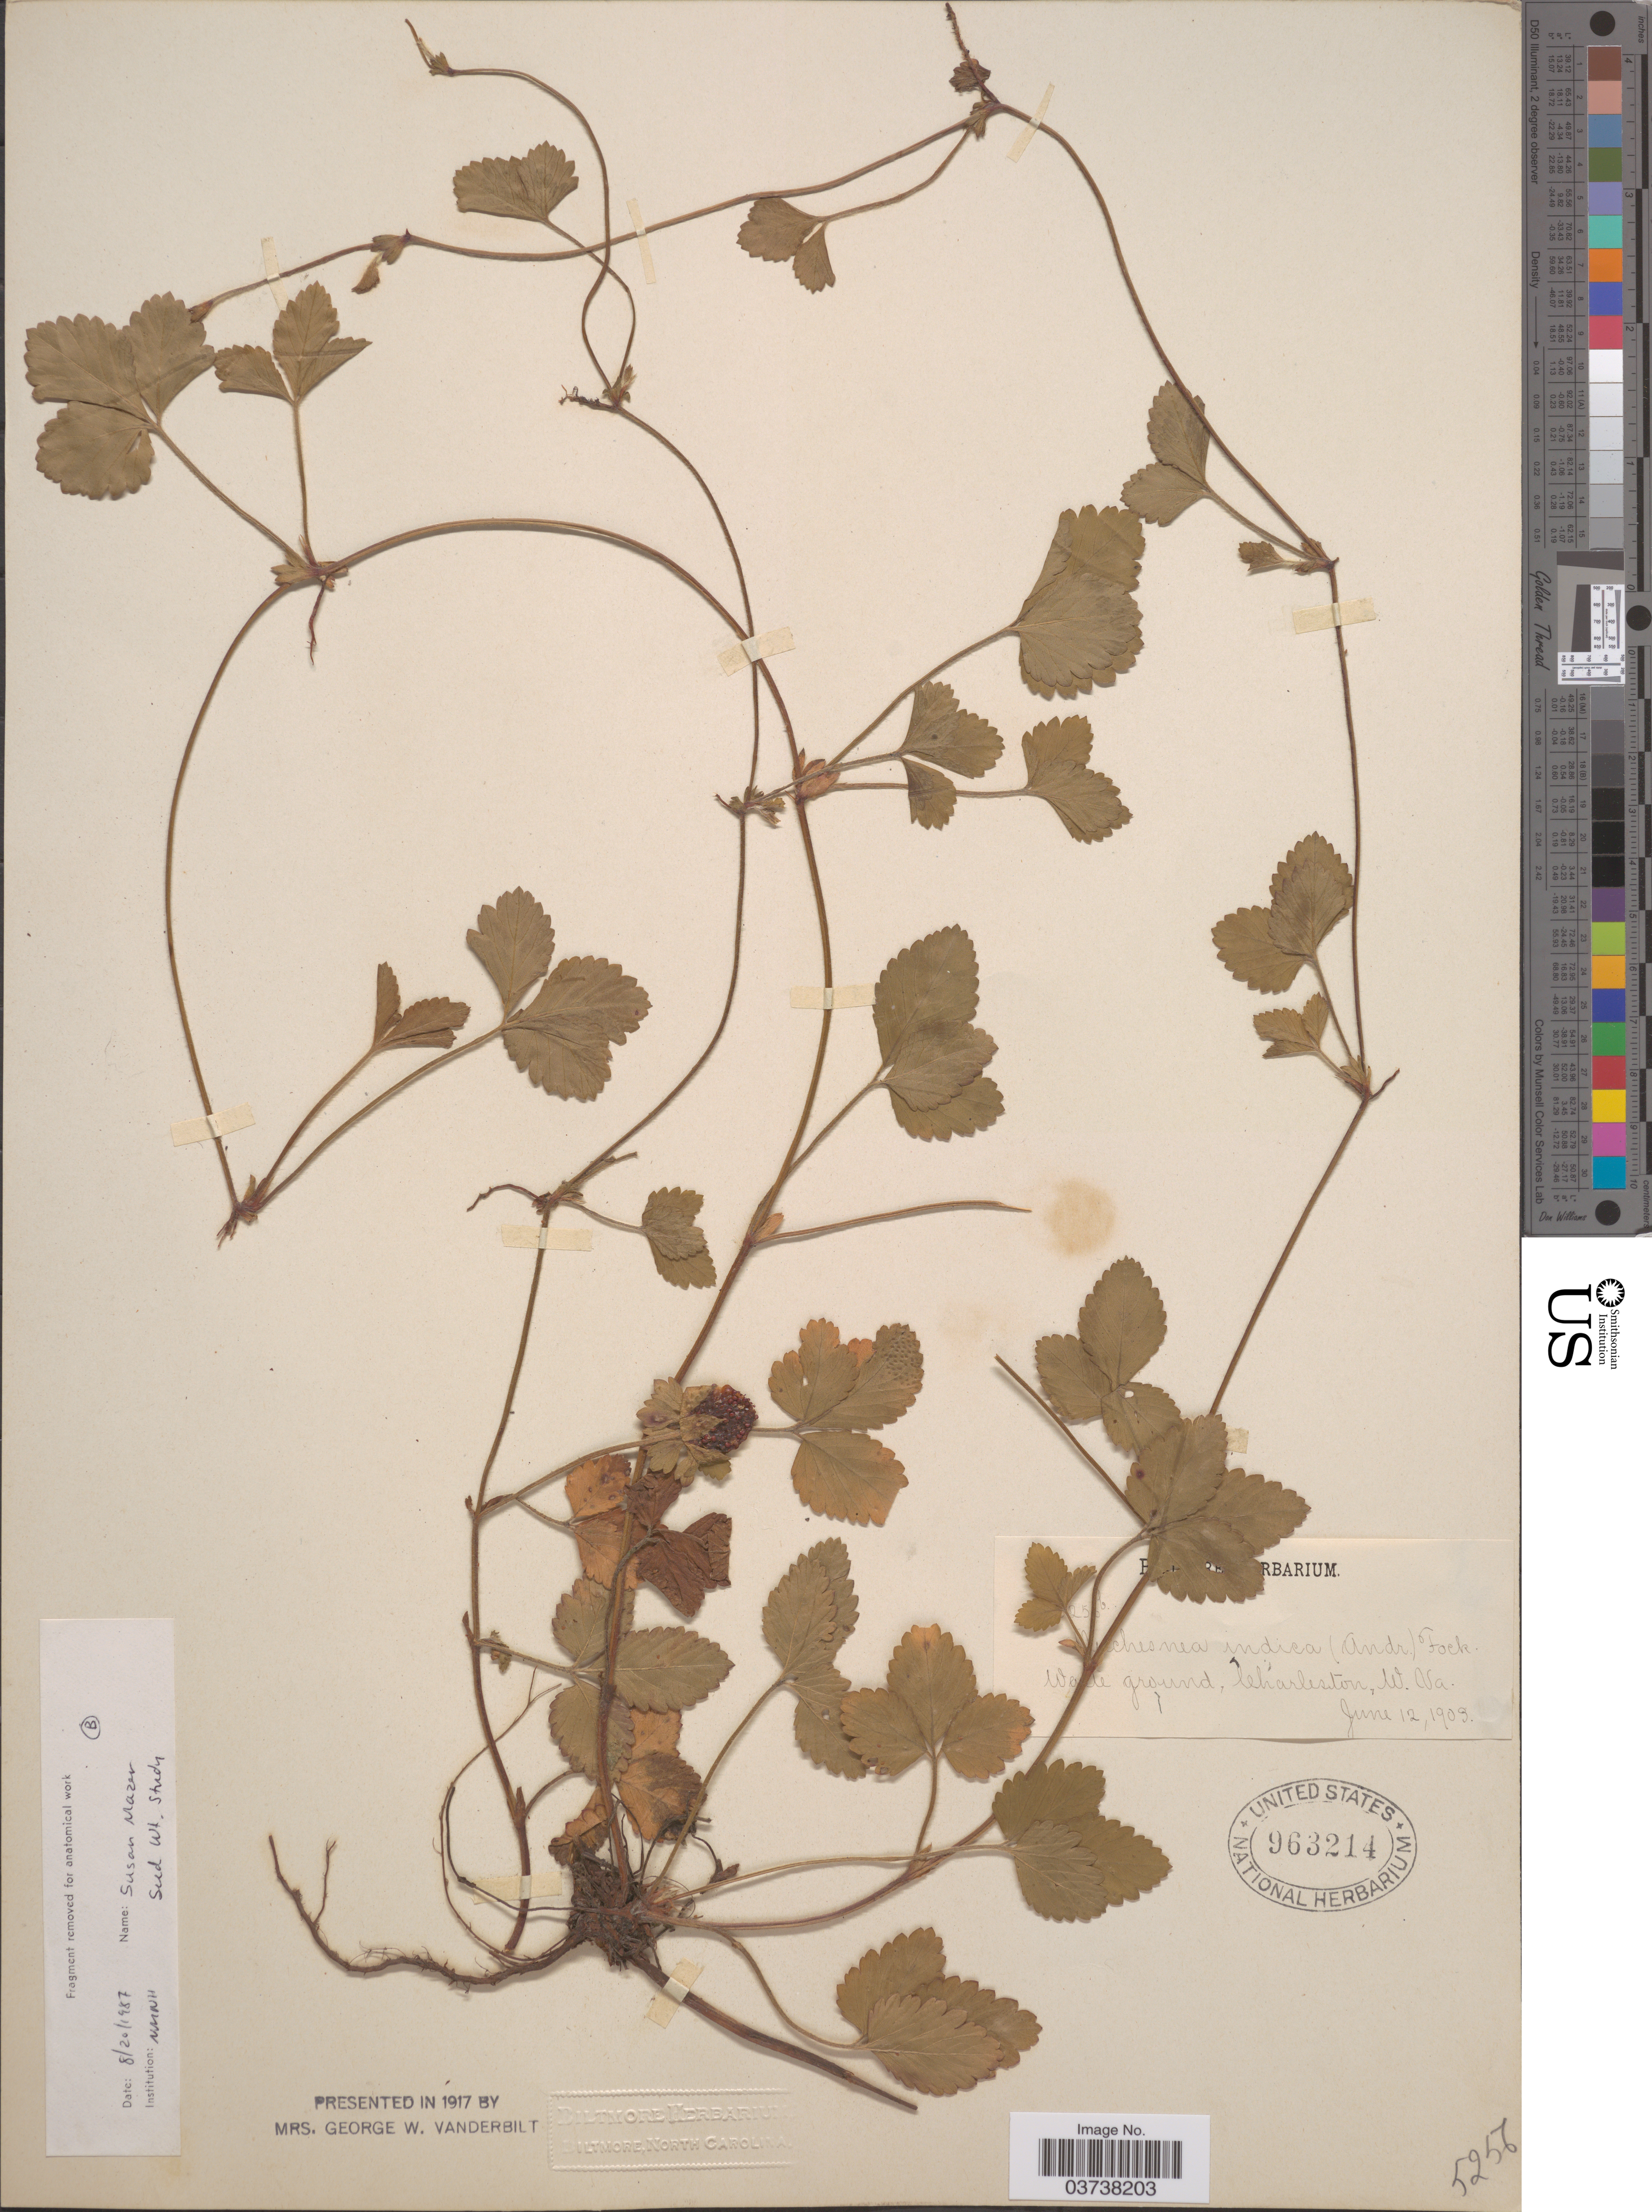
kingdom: Plantae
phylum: Tracheophyta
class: Magnoliopsida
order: Rosales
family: Rosaceae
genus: Potentilla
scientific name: Potentilla indica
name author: (Andrews) Th. Wolf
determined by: Strong, Mark T., (BOT), Smithsonian Institution - National Museum of Natural History (UNITED STATES)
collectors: ex herb. Biltmore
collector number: !25!b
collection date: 1903-06-12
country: United States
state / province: West Virginia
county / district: Kanawha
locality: Charleston.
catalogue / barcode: US 963214